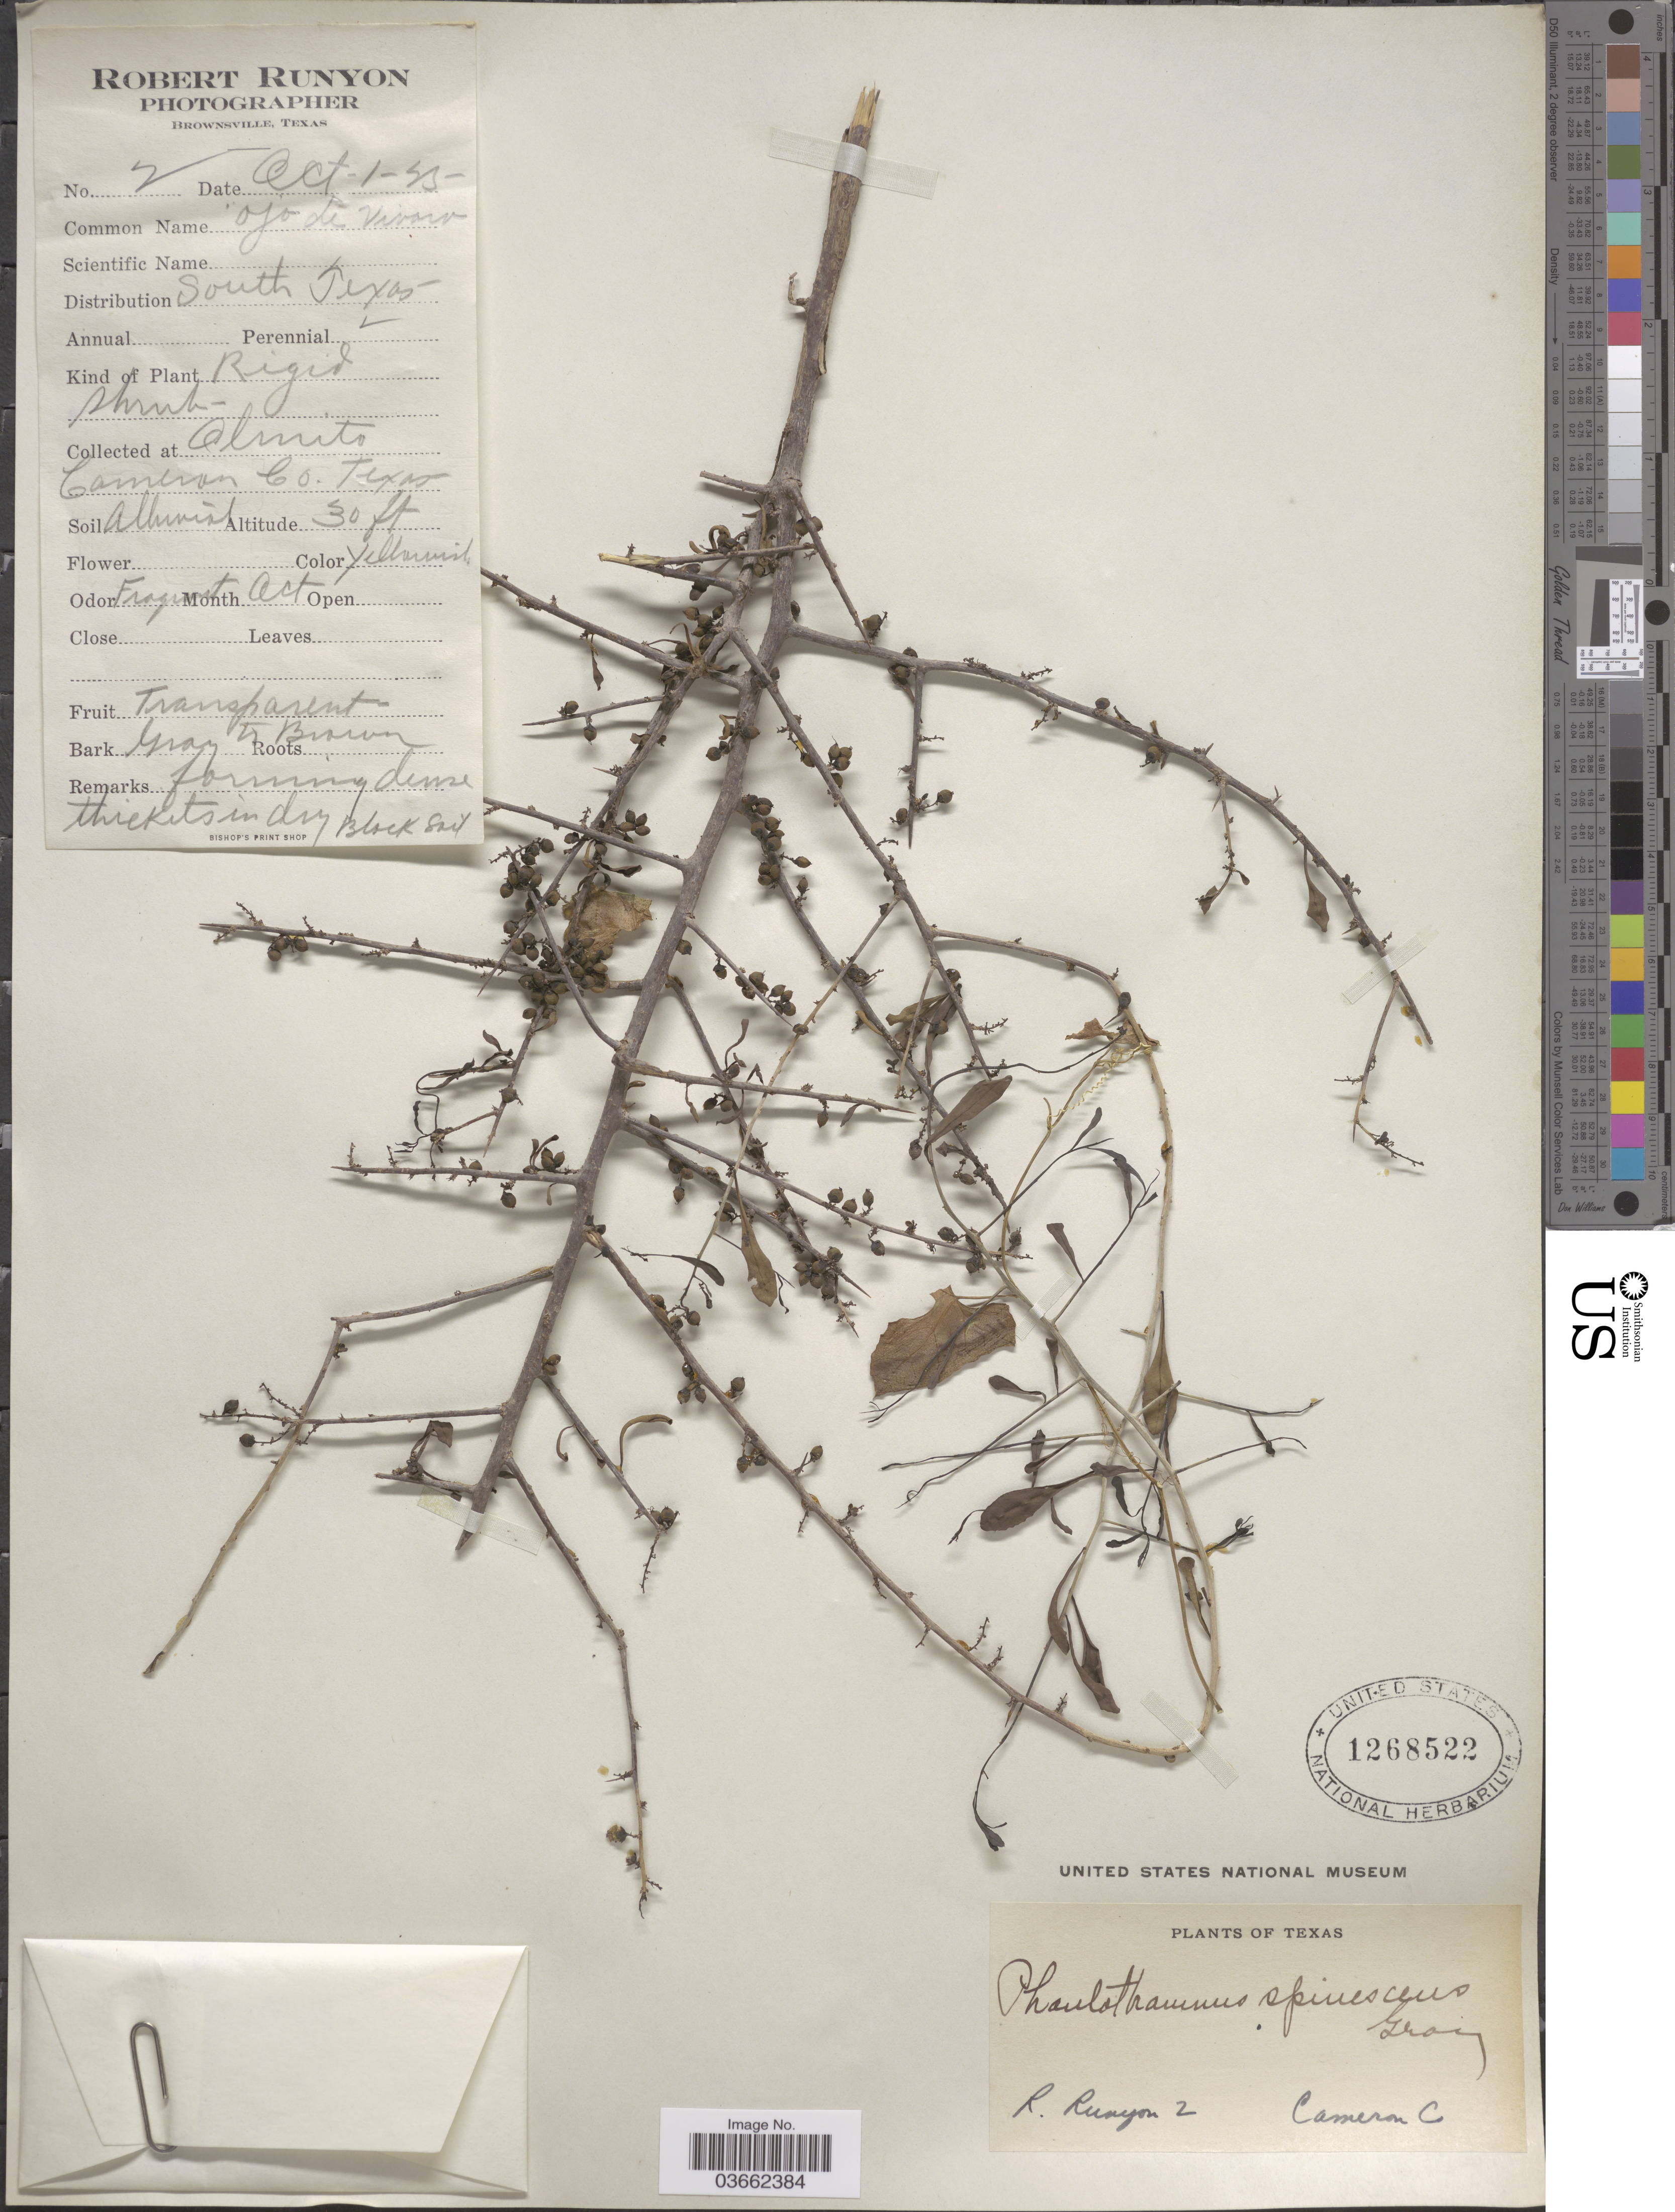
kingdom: Plantae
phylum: Tracheophyta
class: Magnoliopsida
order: Caryophyllales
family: Achatocarpaceae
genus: Phaulothamnus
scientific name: Phaulothamnus spinescens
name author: A. Gray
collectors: R. Runyon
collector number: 2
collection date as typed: Transcribed d/m/y: 1/10/23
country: United States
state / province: Texas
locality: Olmito, Cameron Co.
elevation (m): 9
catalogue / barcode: US 1268522